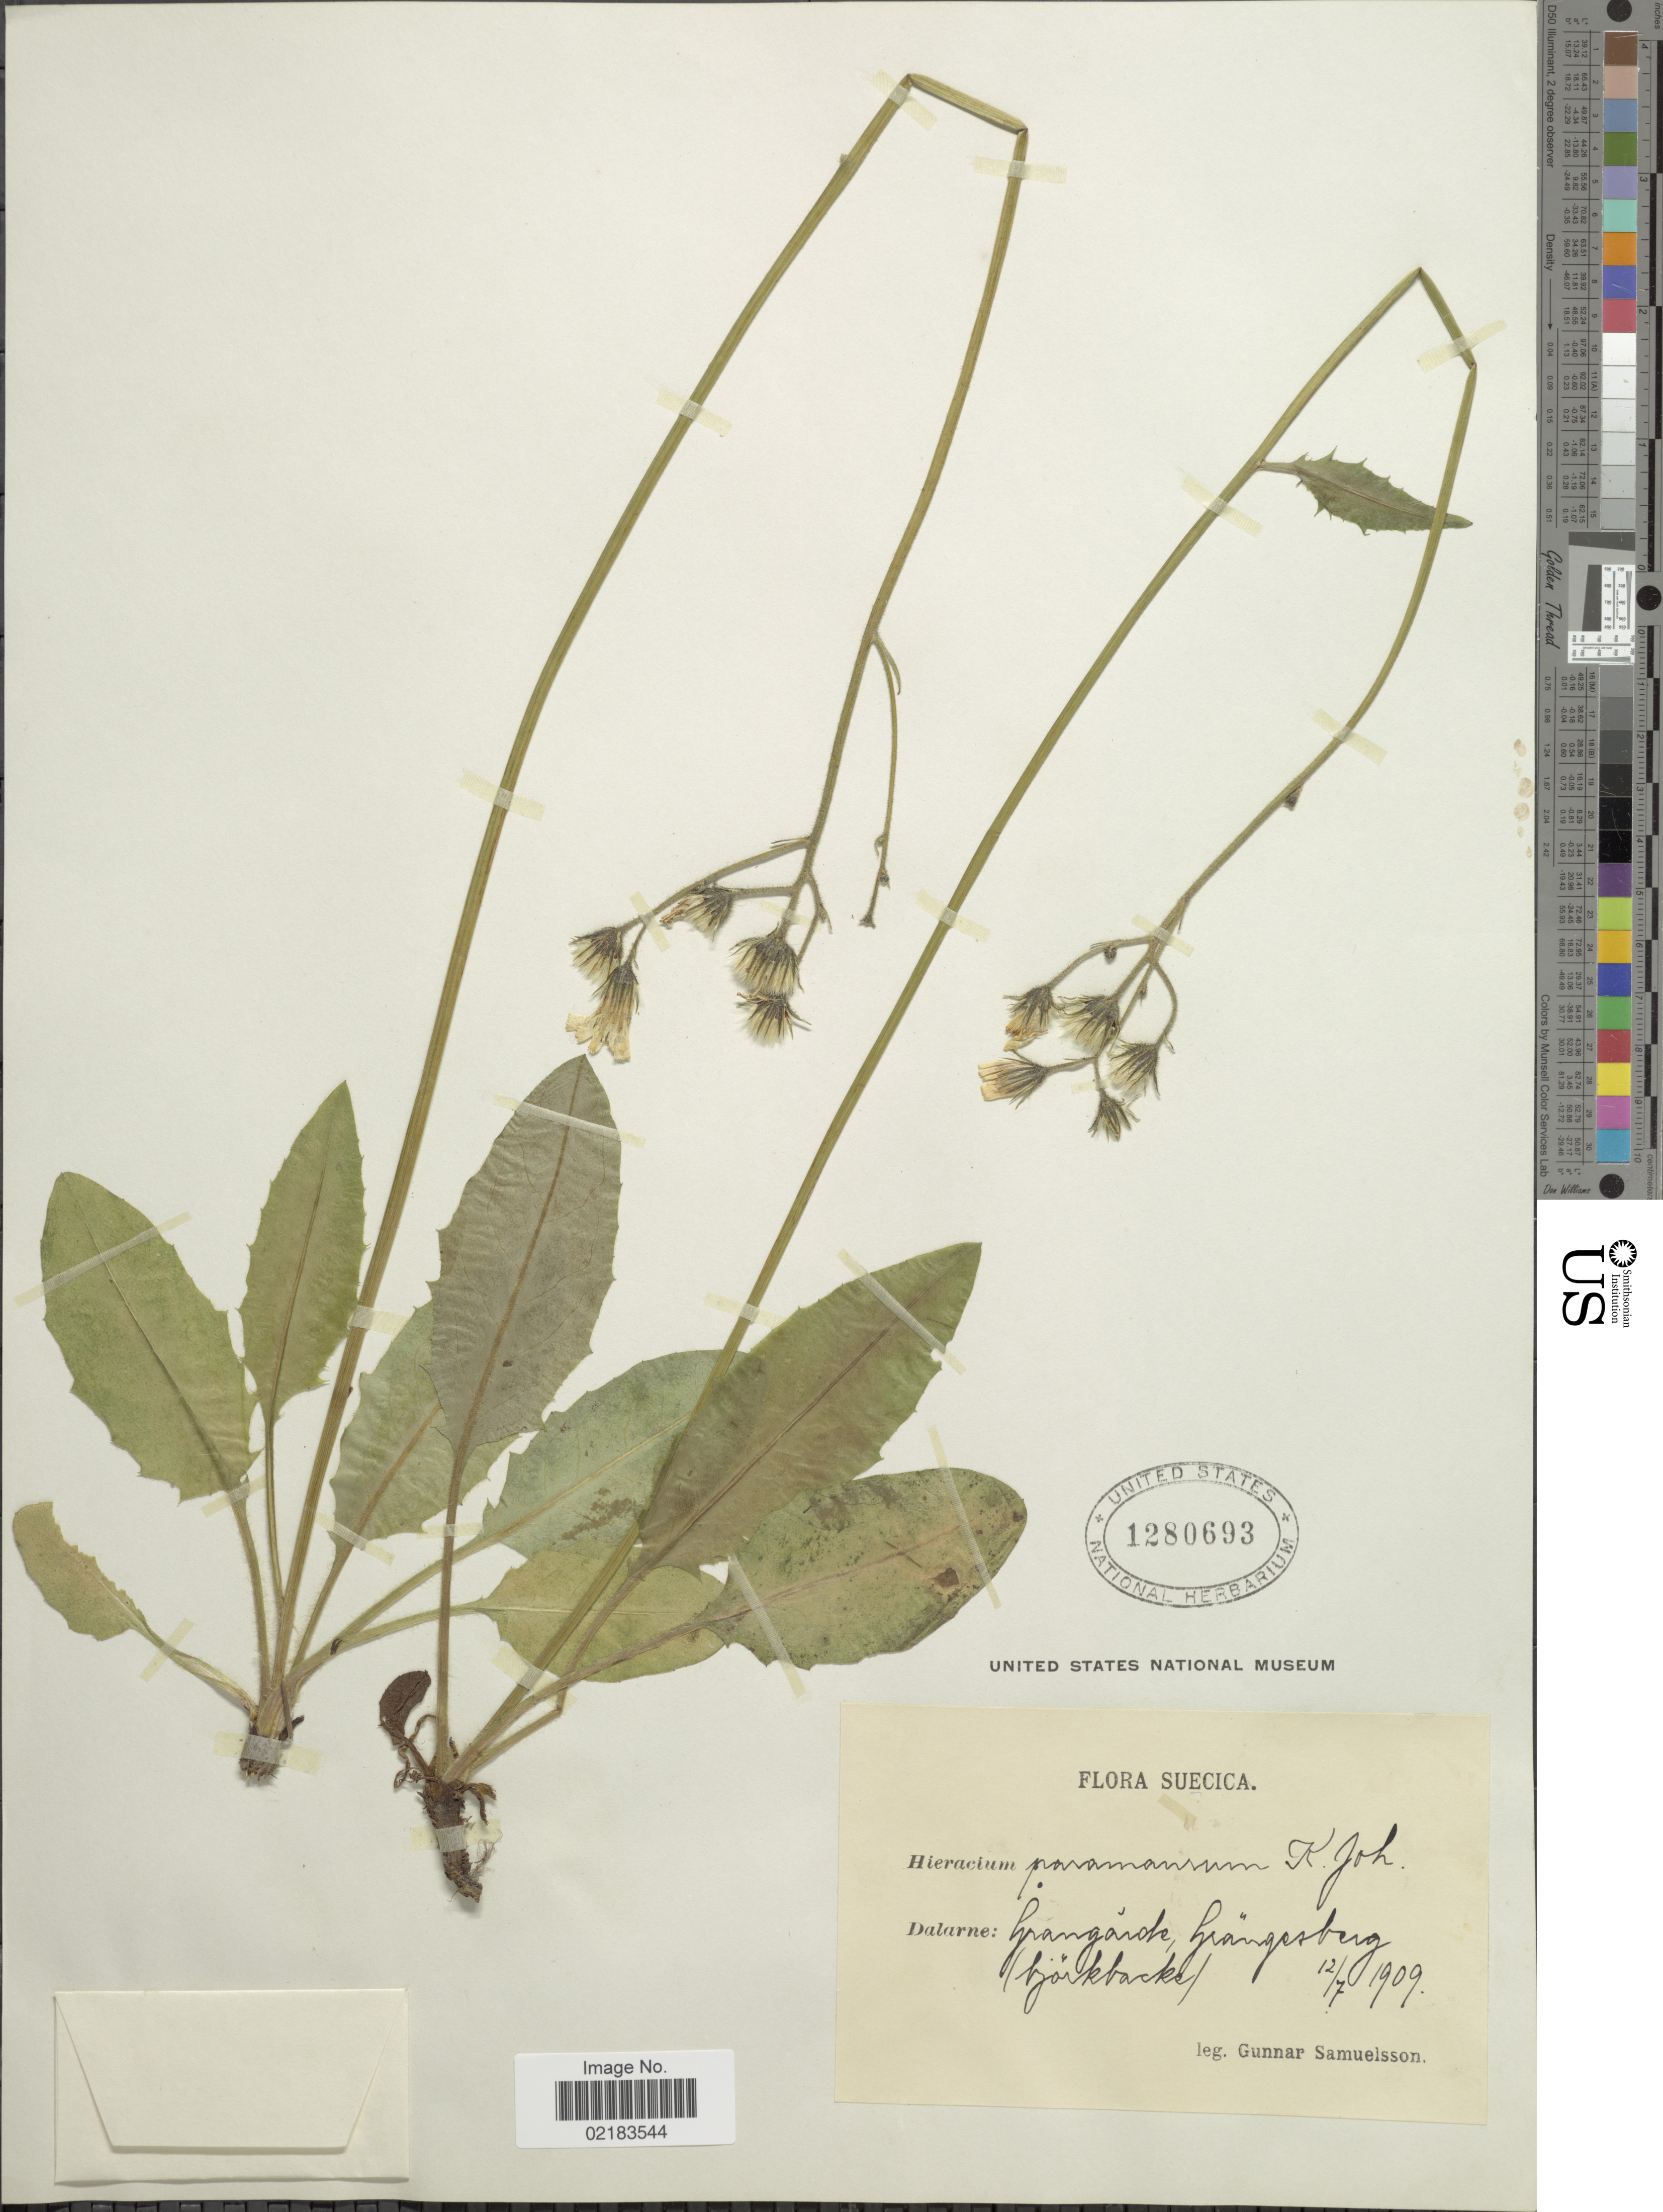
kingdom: Plantae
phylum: Tracheophyta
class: Magnoliopsida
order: Asterales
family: Asteraceae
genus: Hieracium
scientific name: Hieracium paramaurum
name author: Johanss.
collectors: G. Samuelsson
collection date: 1909-07-12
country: Sweden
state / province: Dalarna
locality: Dalarne: Grangärde, Grängesberg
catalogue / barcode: US 1280693